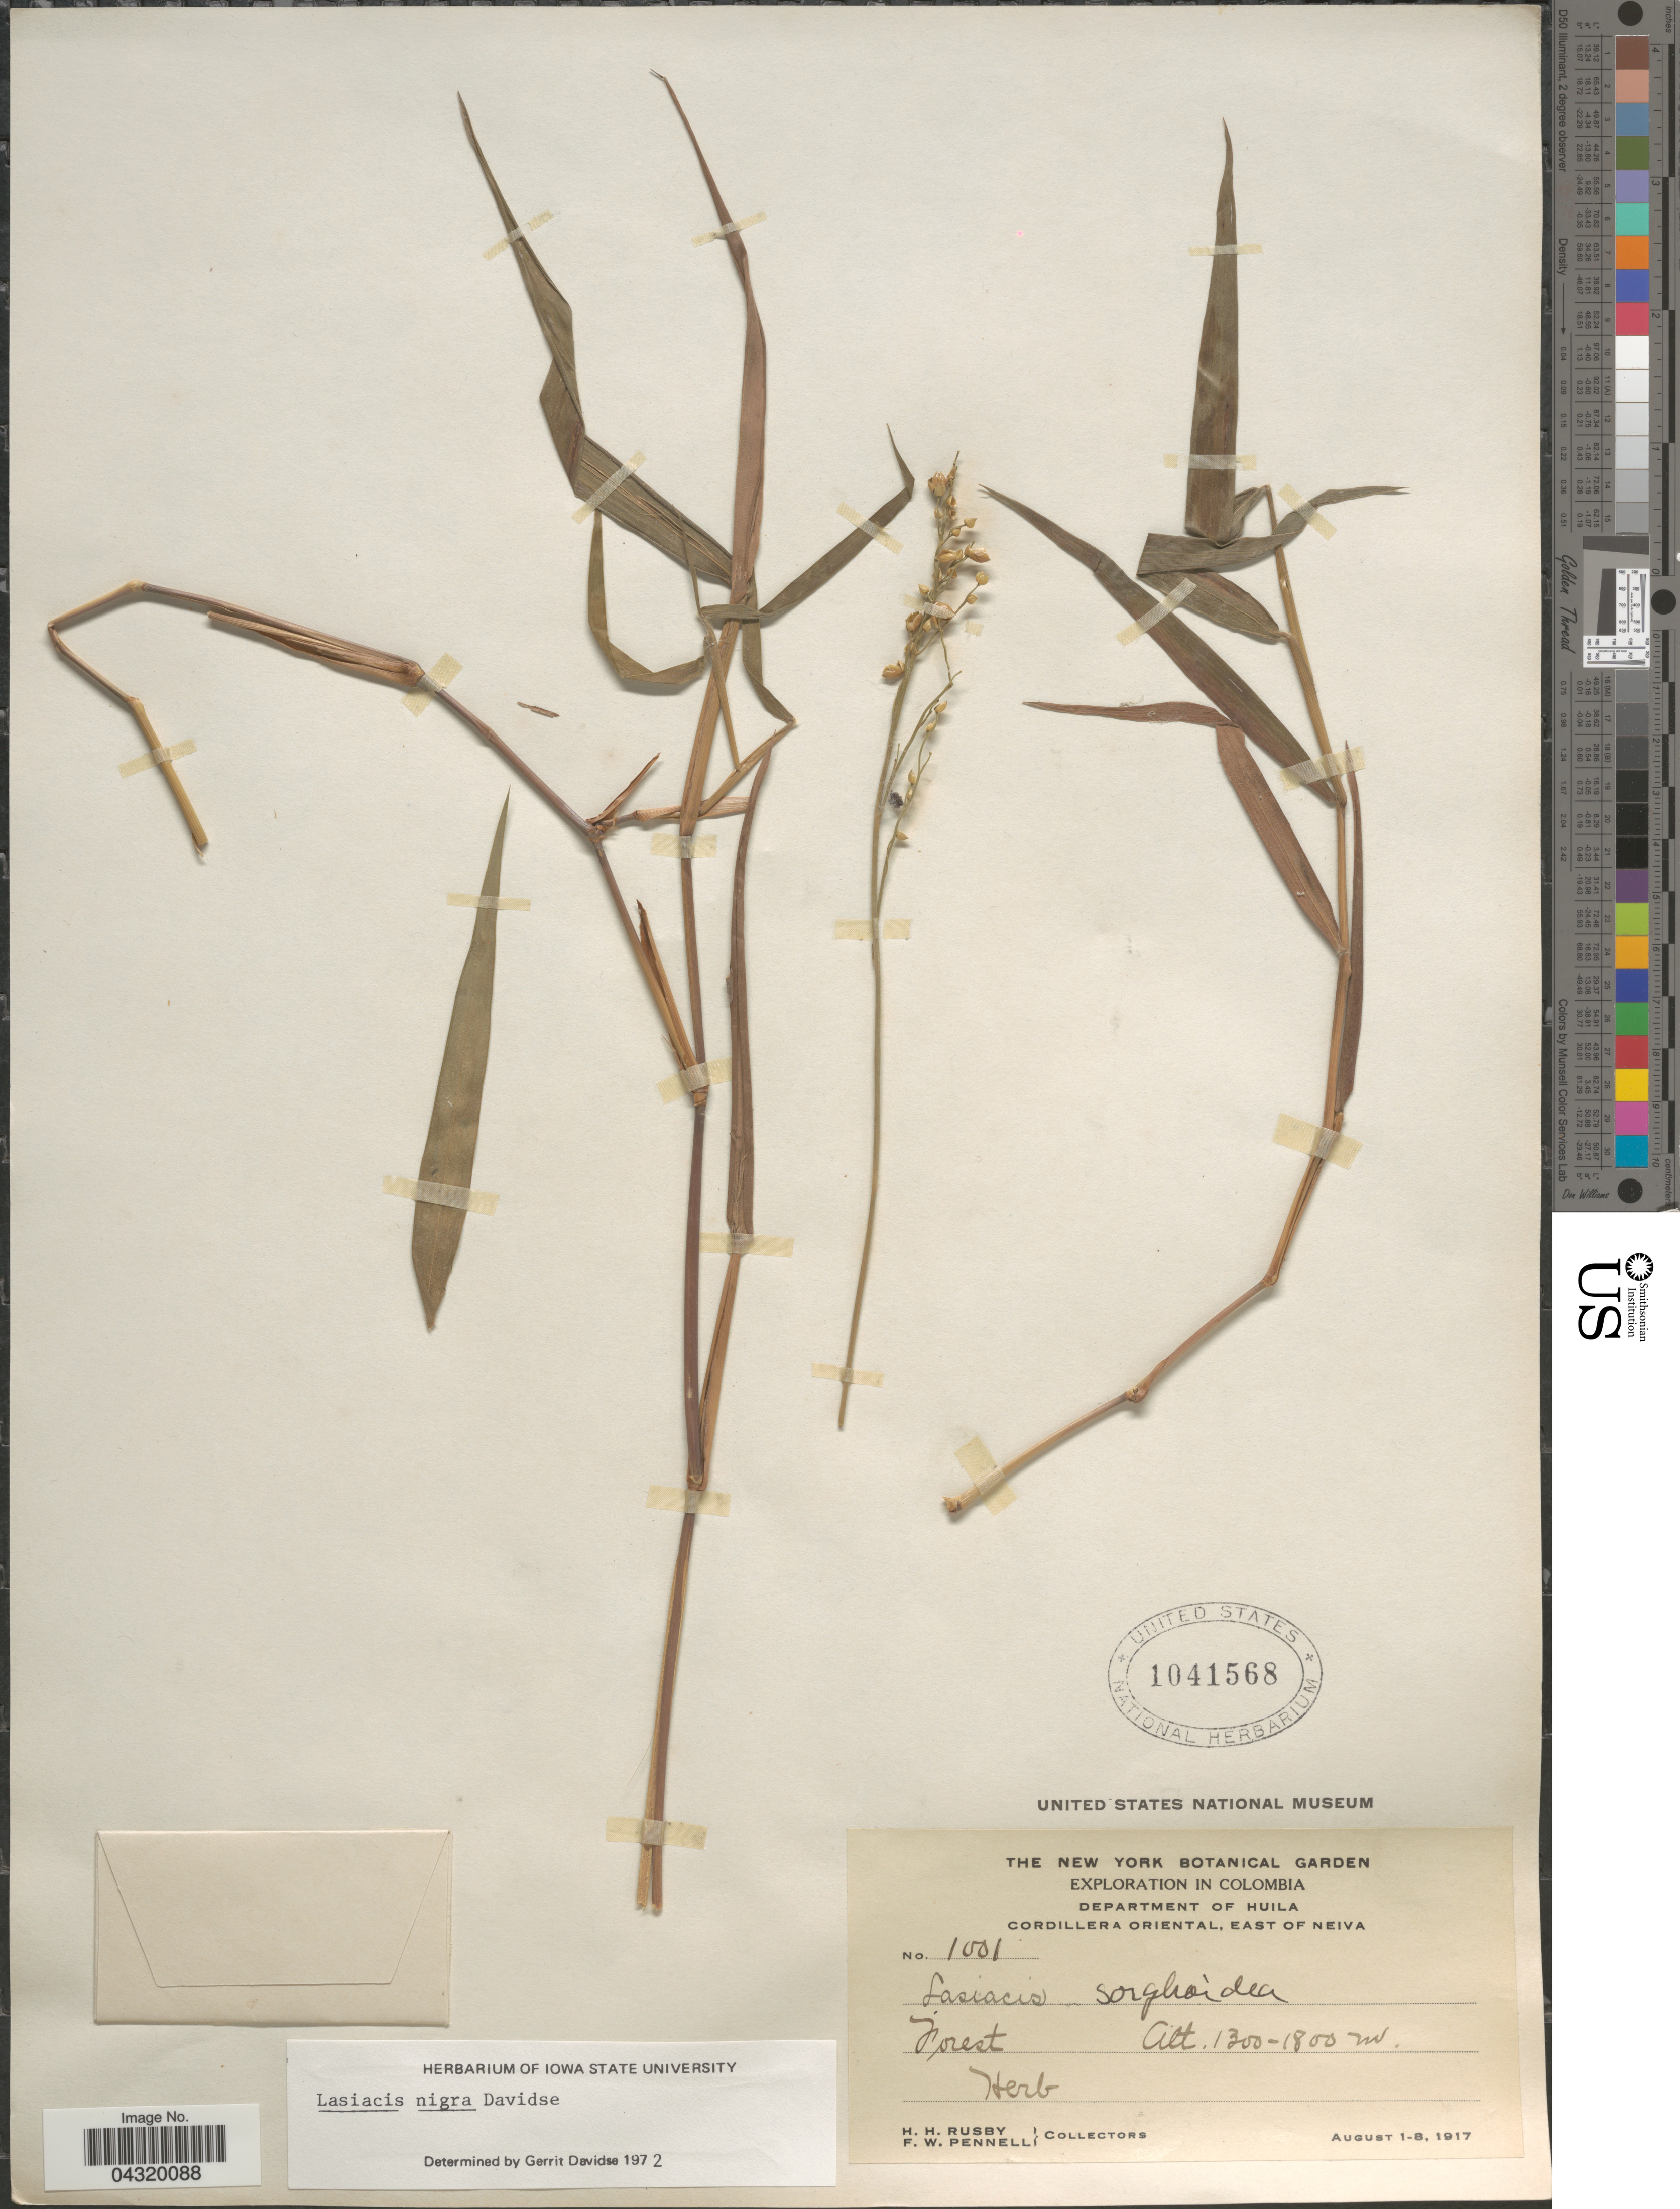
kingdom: Plantae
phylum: Tracheophyta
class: Liliopsida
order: Poales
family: Poaceae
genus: Lasiacis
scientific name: Lasiacis nigra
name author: Davidse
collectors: H. H. Rusby & F. W. Pennell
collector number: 1001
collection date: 1917-08-01/1917-08-08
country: Colombia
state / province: Huila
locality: Exploration in Colombia. Department of Huila. Cordillera Oriental, East of Neiva.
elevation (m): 1300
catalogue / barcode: US 1041568